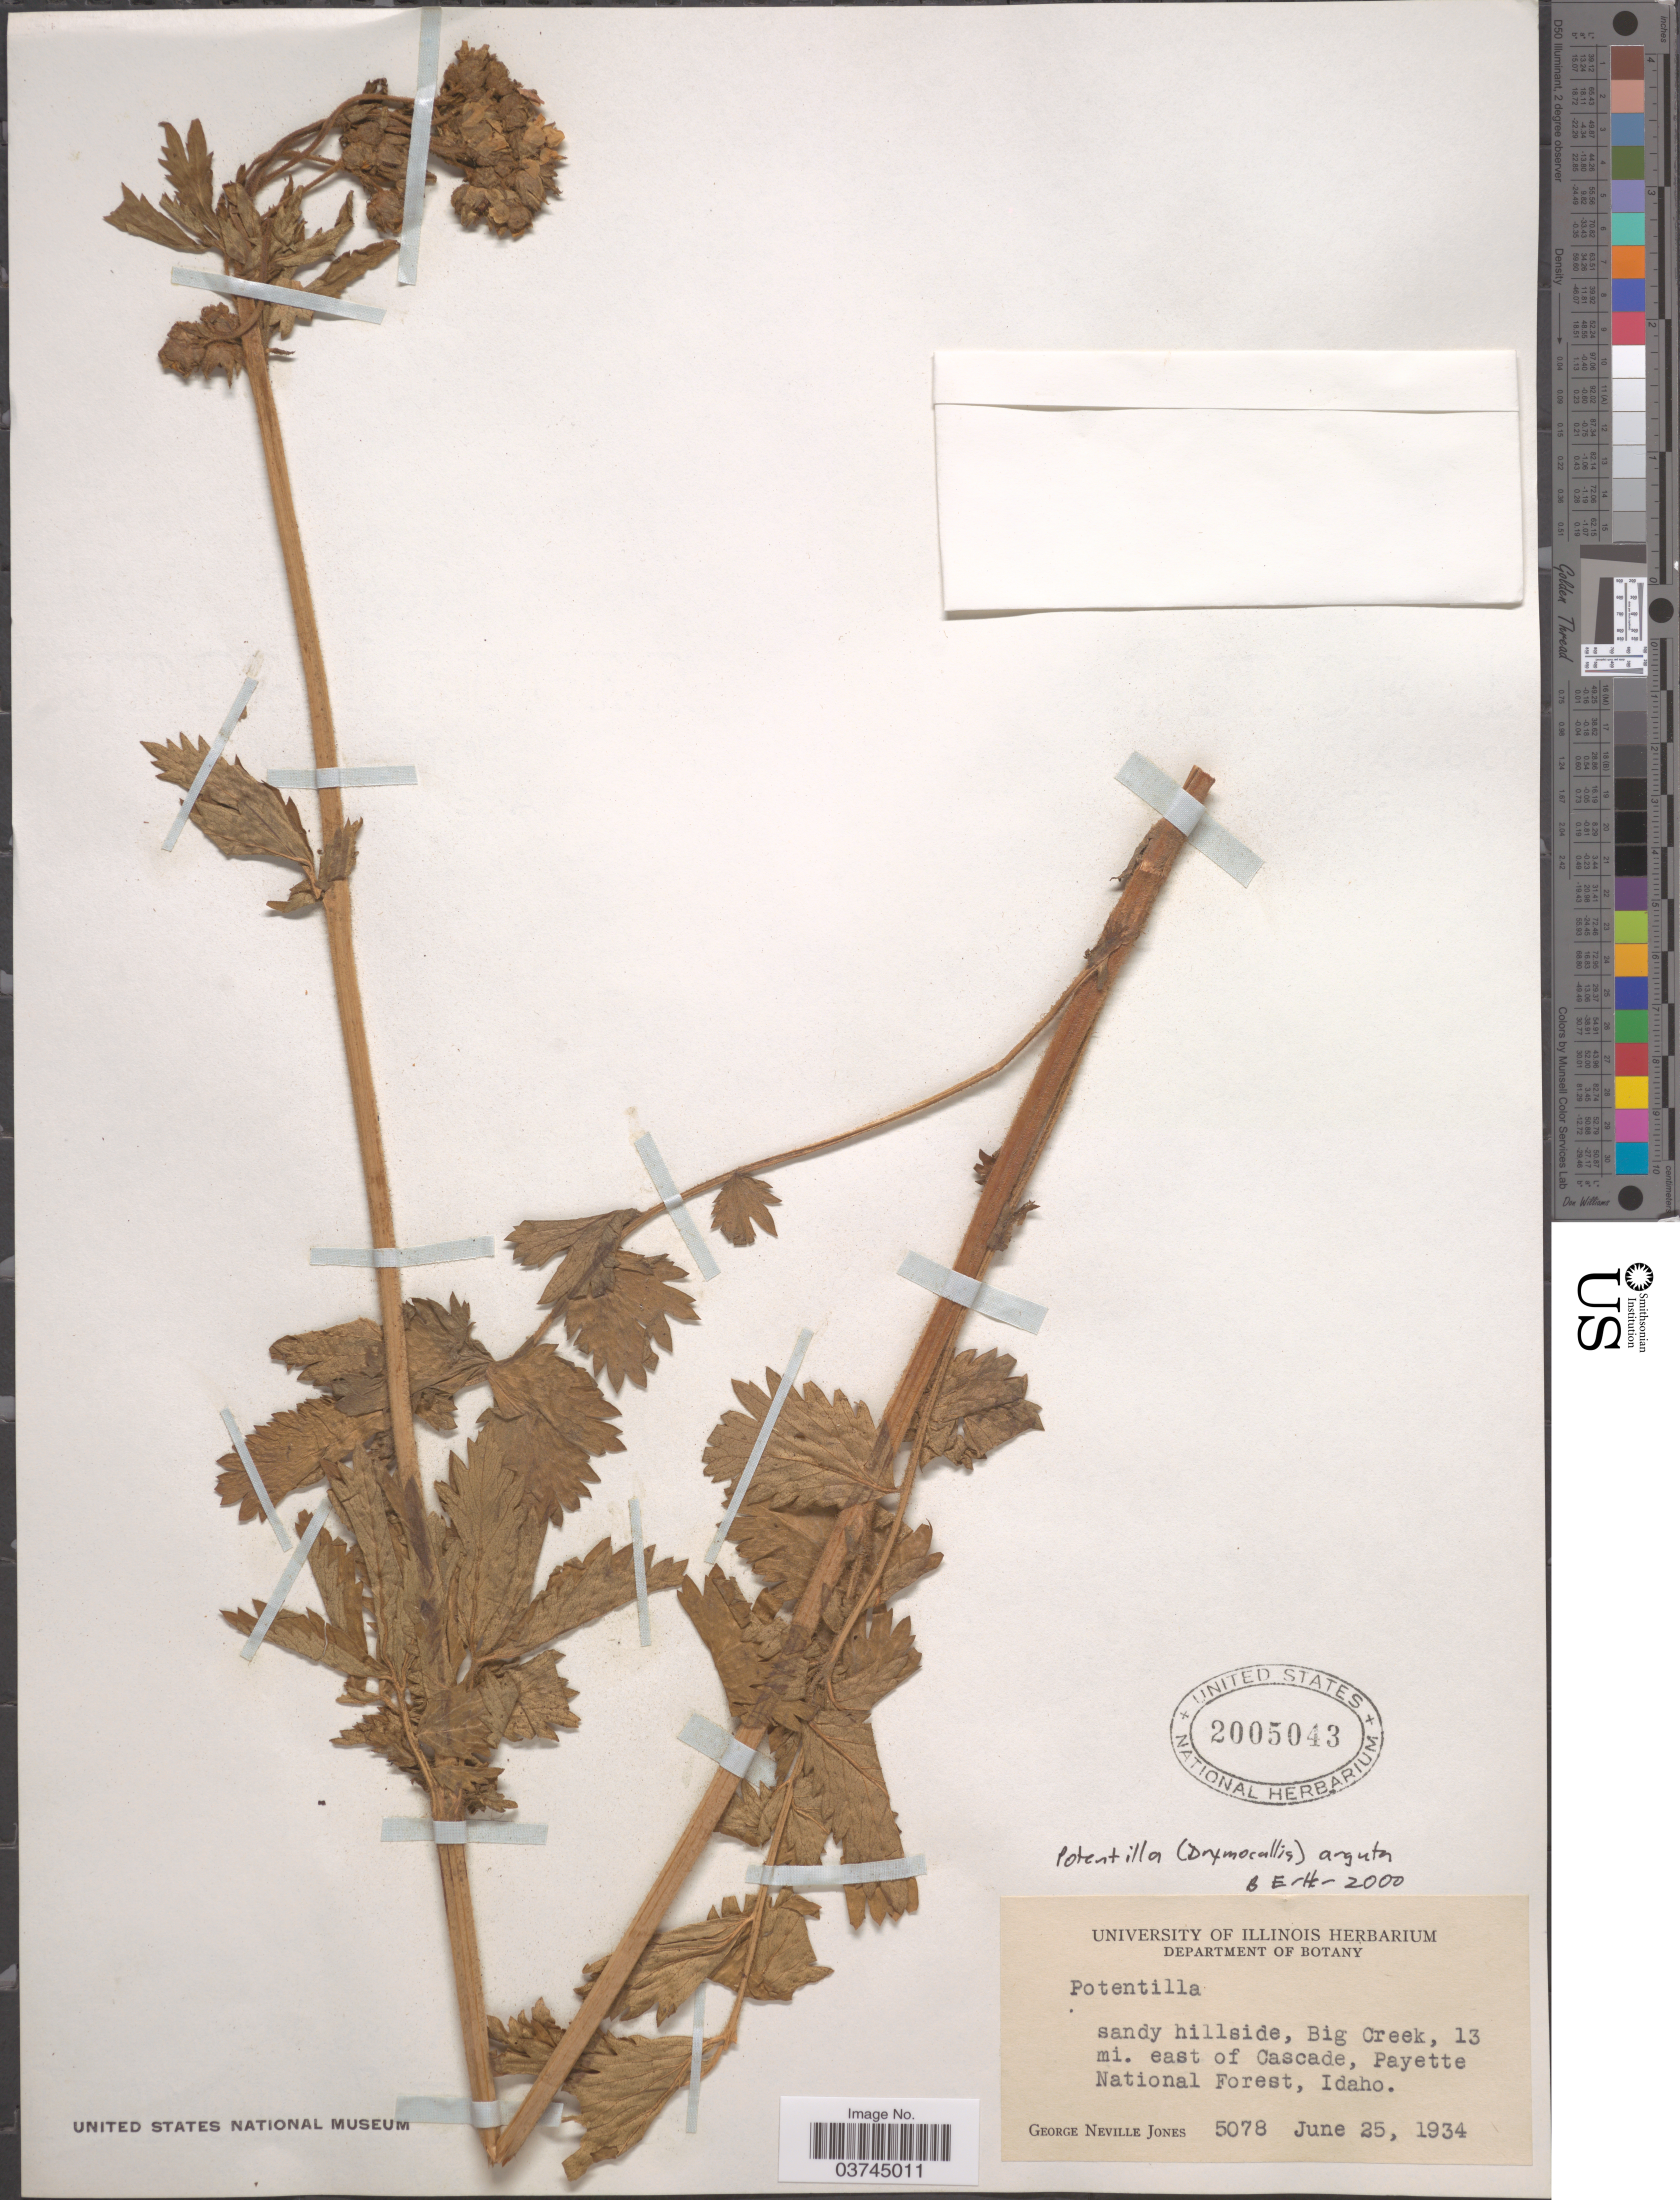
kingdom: Plantae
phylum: Tracheophyta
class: Magnoliopsida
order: Rosales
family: Rosaceae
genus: Drymocallis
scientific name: Drymocallis arguta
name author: (Pursh) Rydb.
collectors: G. N. Jones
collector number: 5078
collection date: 1934-06-25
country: United States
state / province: Idaho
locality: Sandy hillside, Big Creek, 13 mi. east of Cascade, Payette National Forest.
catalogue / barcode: US 2005043